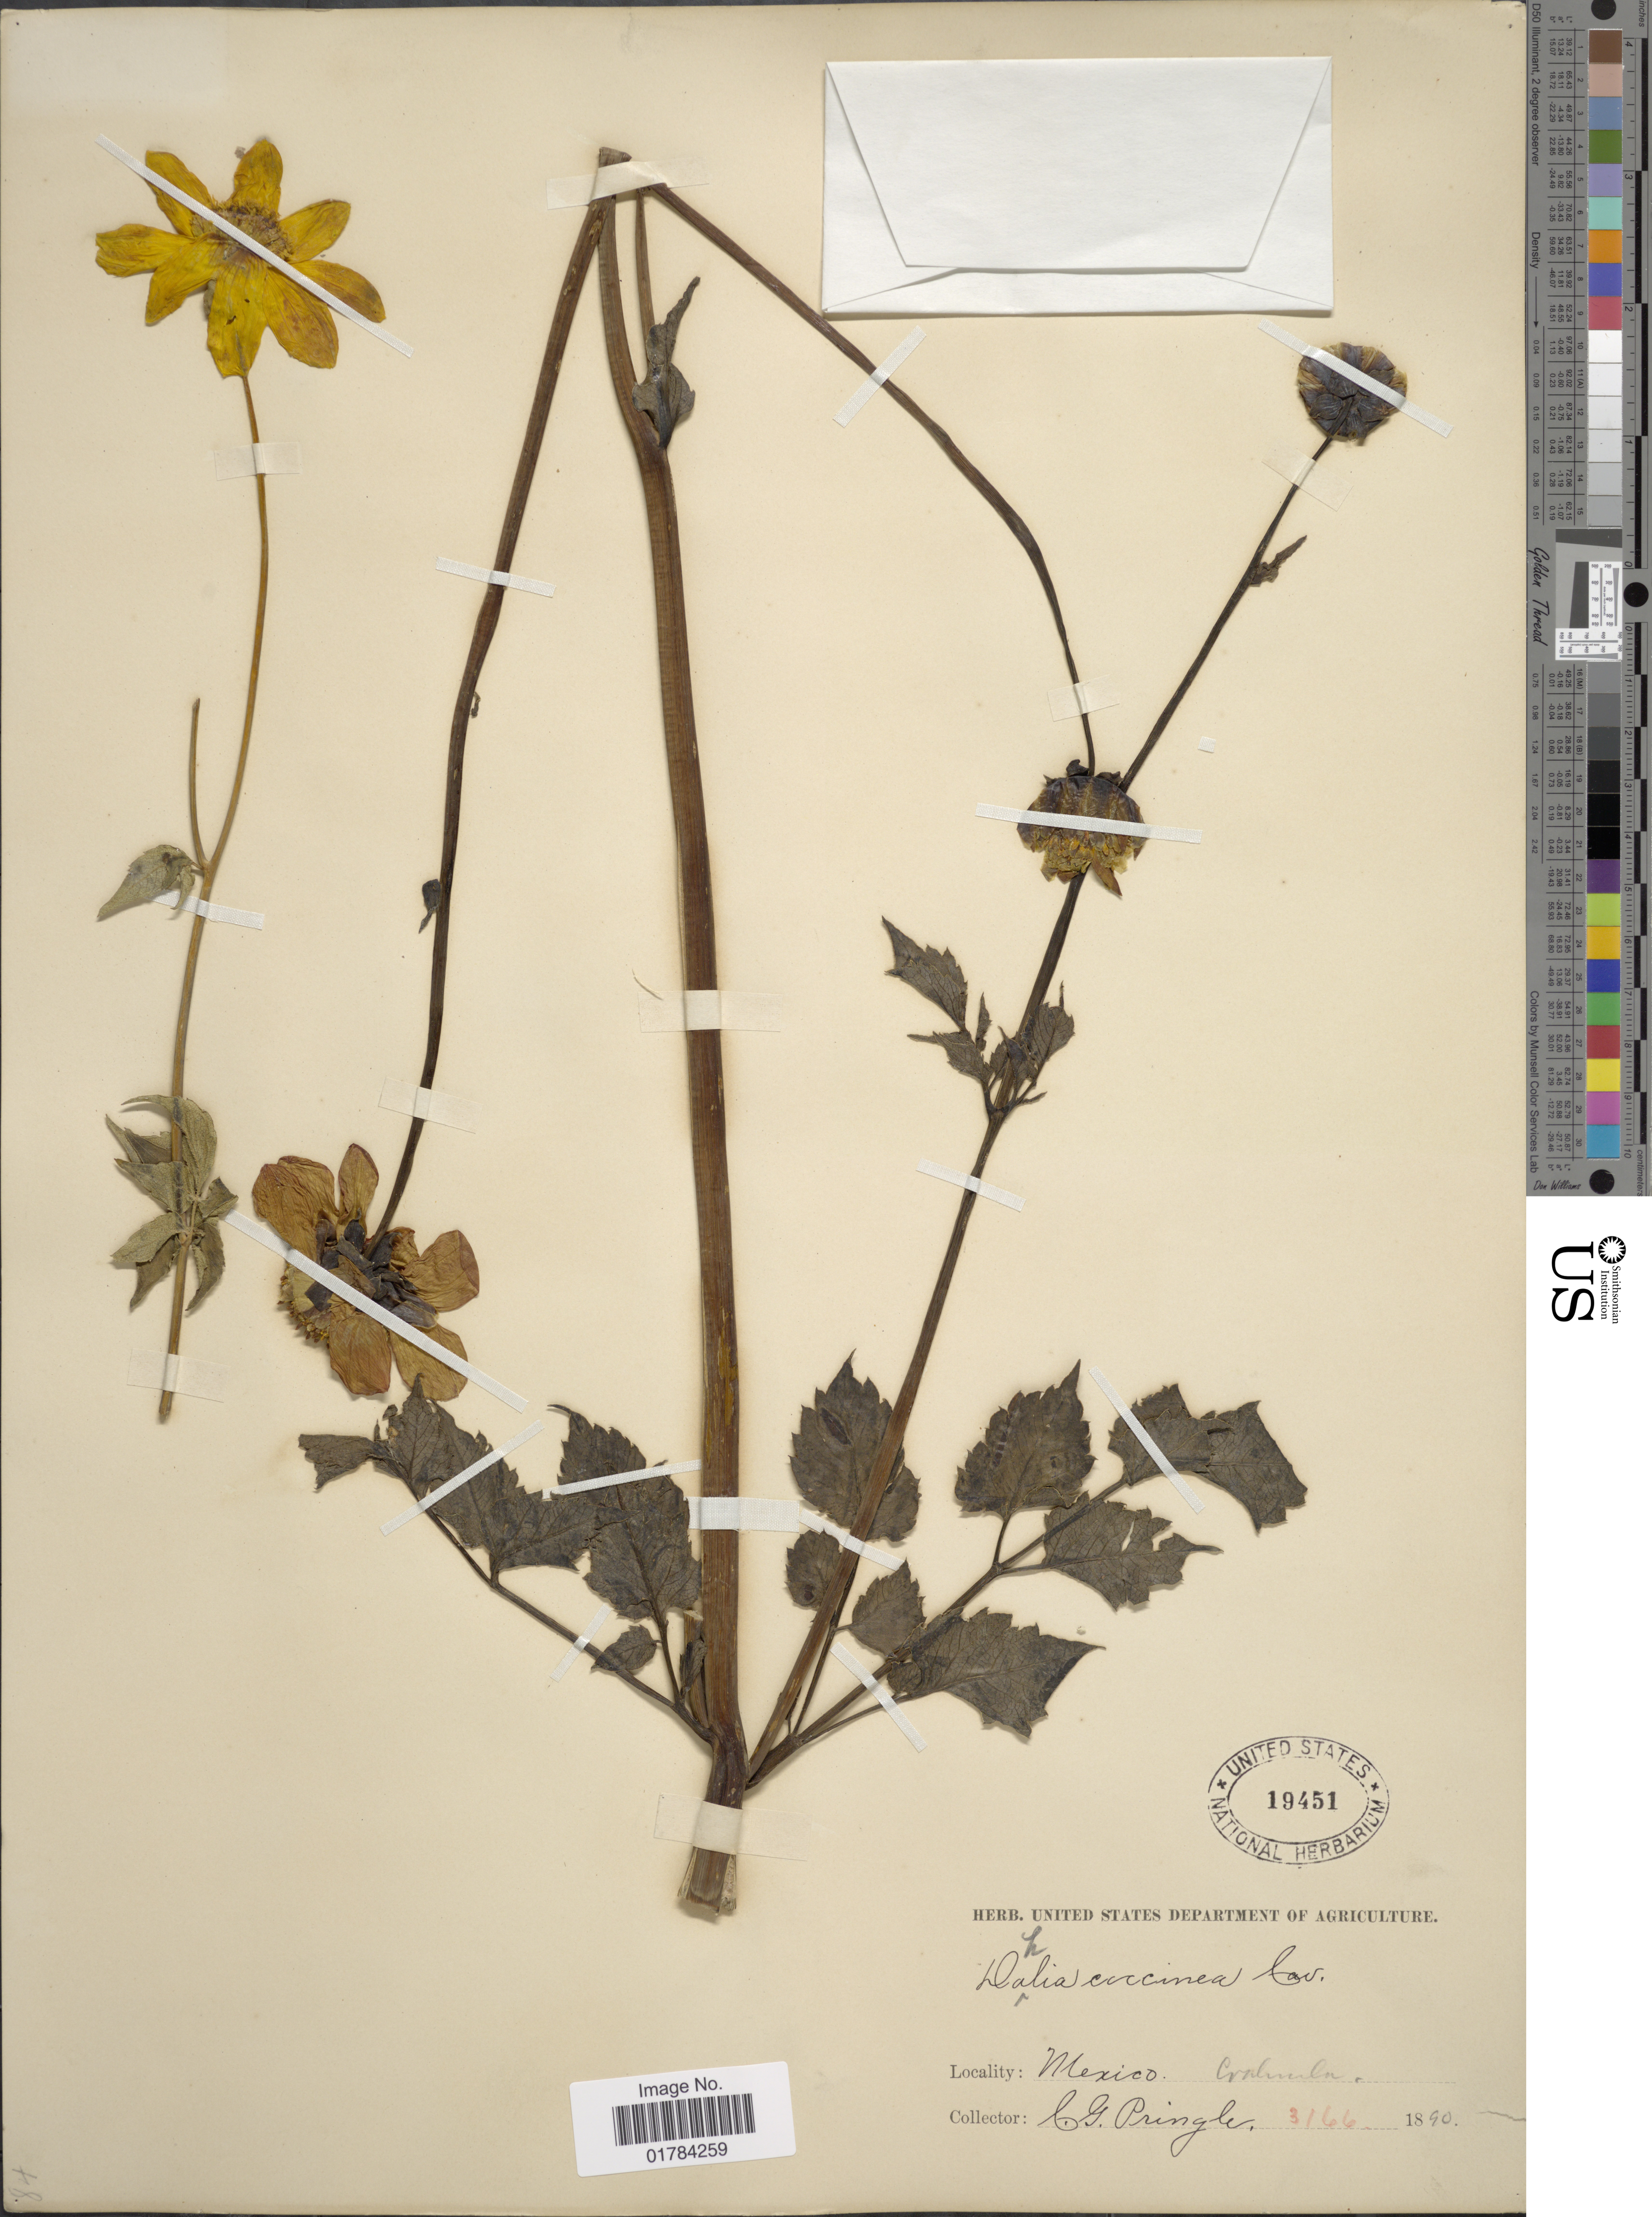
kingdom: Plantae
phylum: Tracheophyta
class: Magnoliopsida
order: Asterales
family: Asteraceae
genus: Dahlia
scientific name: Dahlia coccinea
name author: Cav.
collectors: C. G. Pringle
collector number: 3166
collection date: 1890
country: Mexico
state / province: Coahuila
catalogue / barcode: US 19451